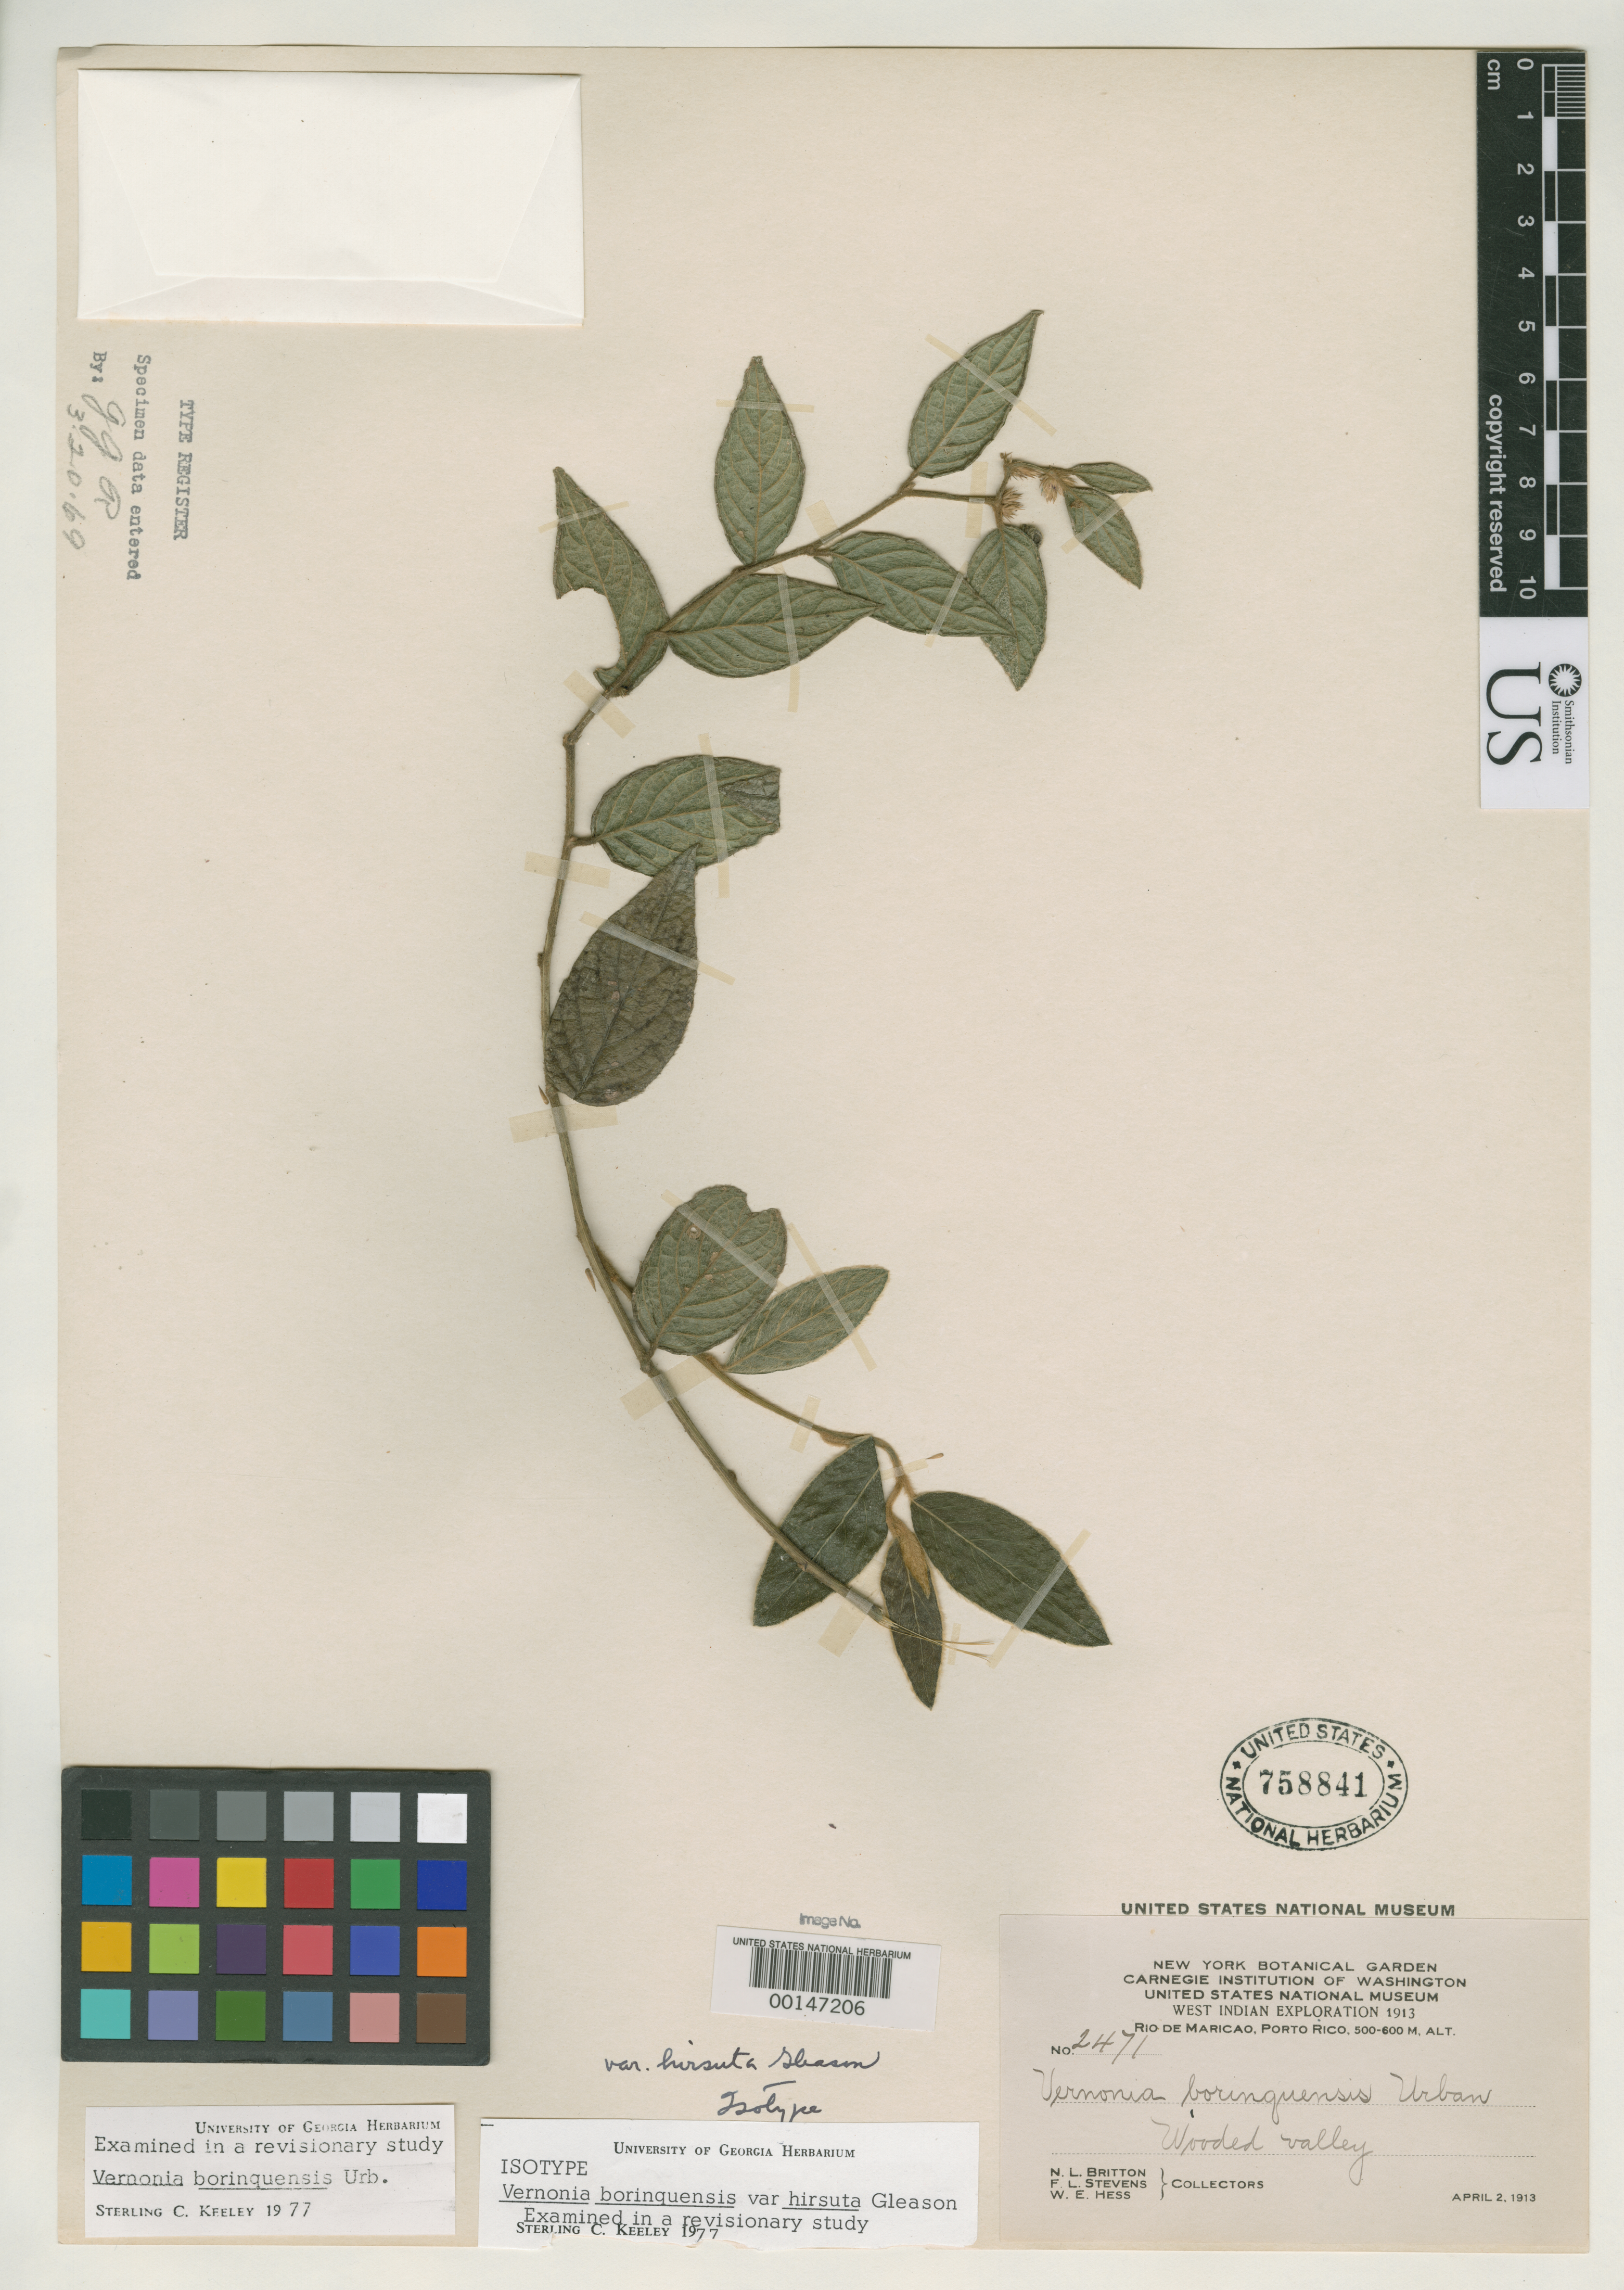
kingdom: Plantae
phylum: Tracheophyta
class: Magnoliopsida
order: Asterales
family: Asteraceae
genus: Vernonia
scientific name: Vernonia borinquensis var. hirsuta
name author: Gleason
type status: Isotype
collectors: N. Britton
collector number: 2471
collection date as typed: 02 Apr 1913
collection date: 1913-04-02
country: Puerto Rico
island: Greater Antilles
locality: Rio de Maricao.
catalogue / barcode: US 758841